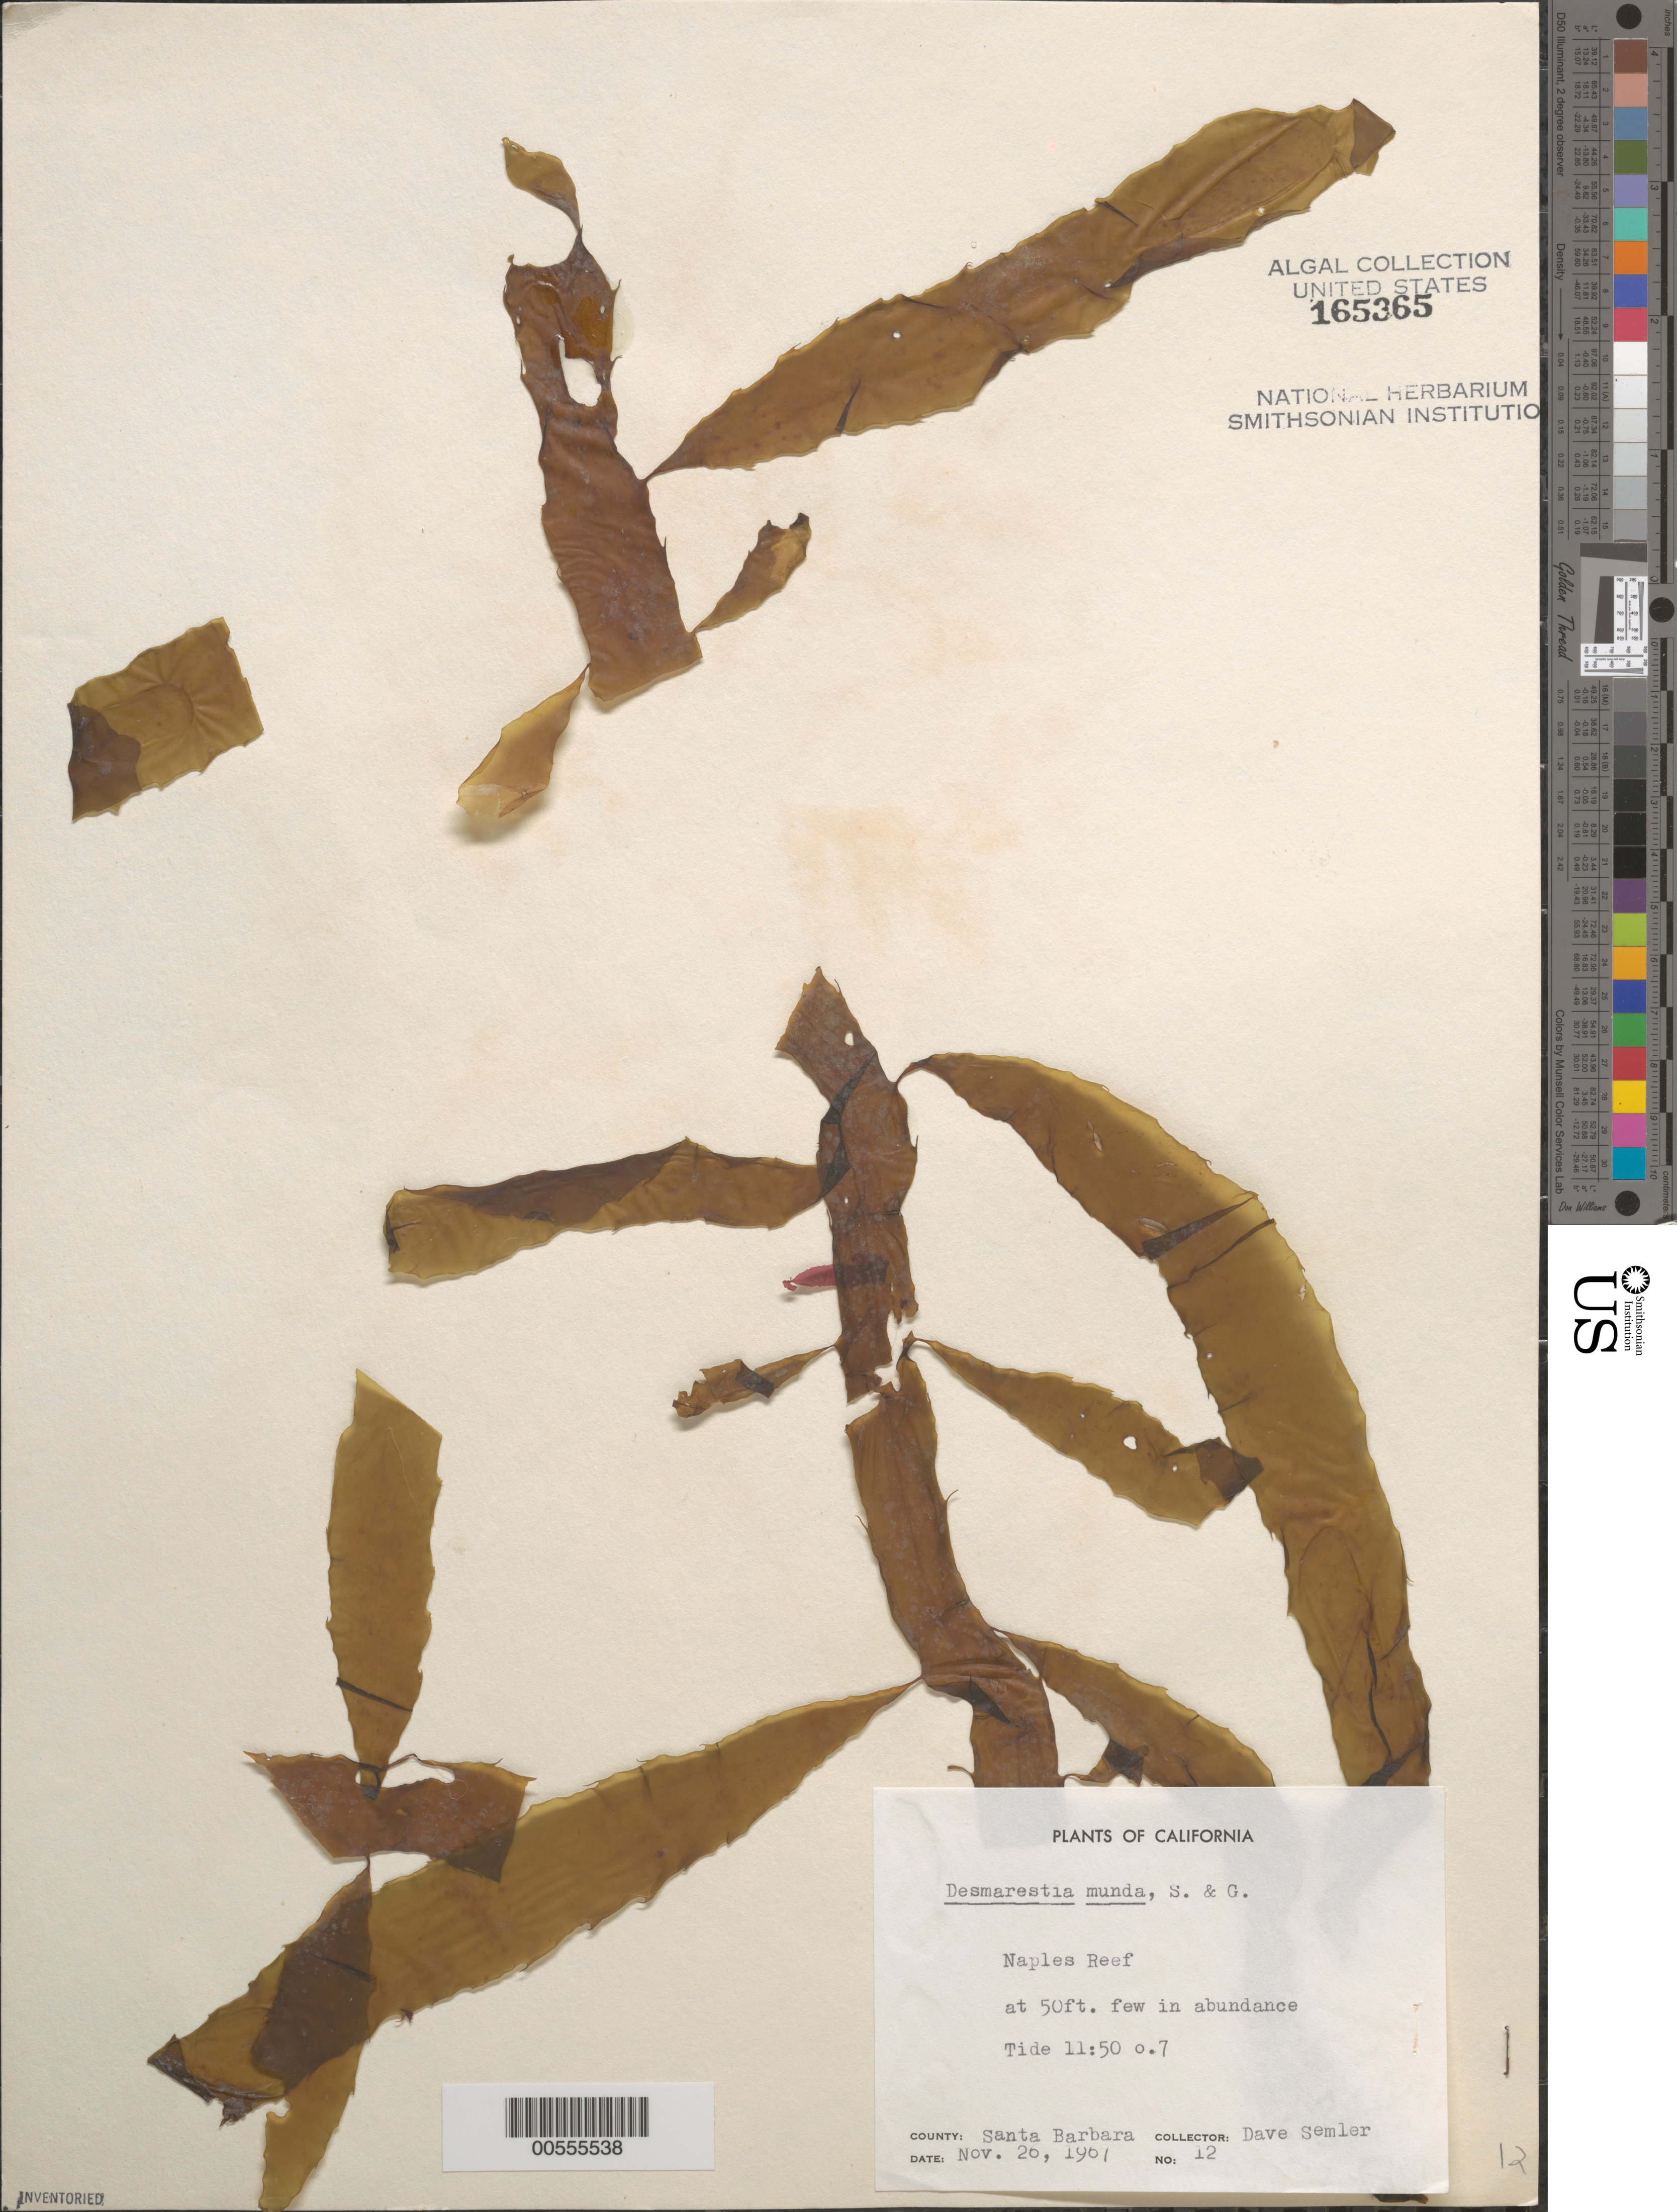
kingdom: Chromista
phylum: Ochrophyta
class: Phaeophyceae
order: Desmarestiales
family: Desmarestiaceae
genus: Desmarestia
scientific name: Desmarestia munda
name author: Setch. & N.L. Gardner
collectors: D. Semler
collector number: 12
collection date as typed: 26 Nov 1967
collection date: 1967-11-26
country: United States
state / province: California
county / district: Santa Barbara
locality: Naples Reef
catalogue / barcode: US 165365